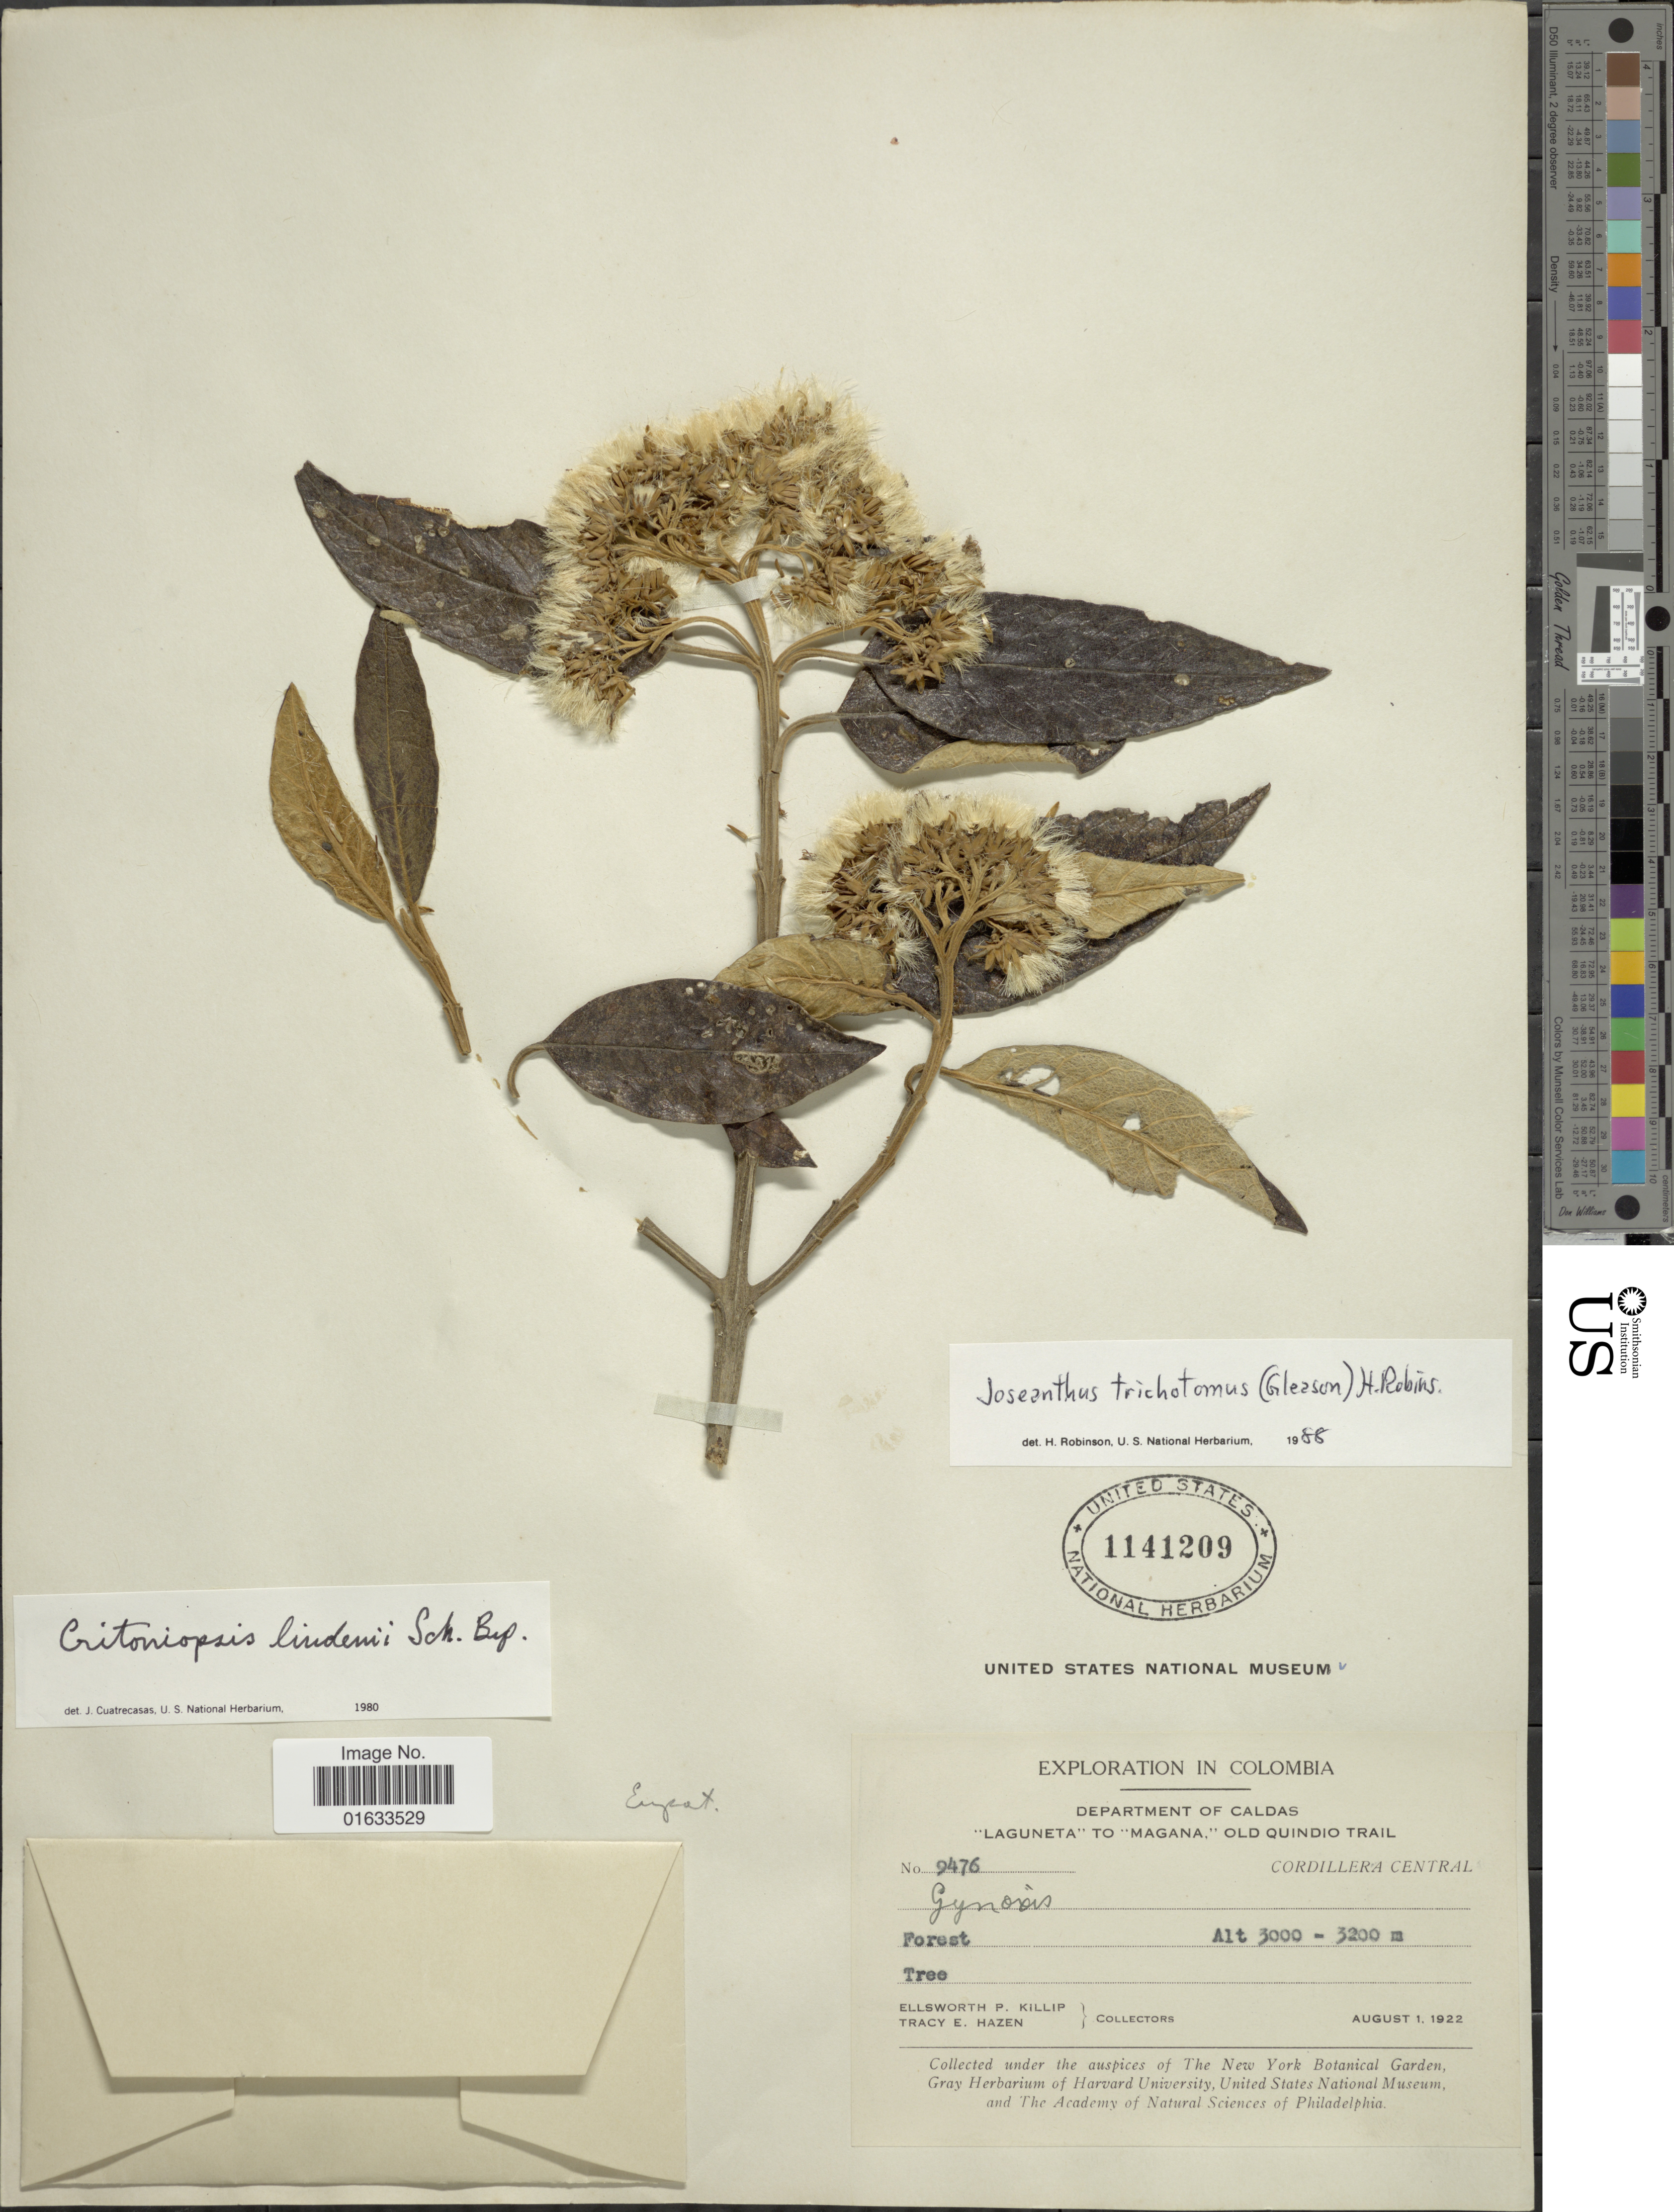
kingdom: Plantae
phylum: Tracheophyta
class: Magnoliopsida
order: Asterales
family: Asteraceae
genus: Joseanthus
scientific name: Joseanthus trichotomus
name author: (Gleason) H. Rob.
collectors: E. P. Killip & T. E. Hazen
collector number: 9476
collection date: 1922-08-01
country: Colombia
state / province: Caldas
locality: Department of Caldas. "Laguneta" to "MMagana", Old Quindio Trail. Cordillera Central.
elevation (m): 3000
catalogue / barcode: US 1141209